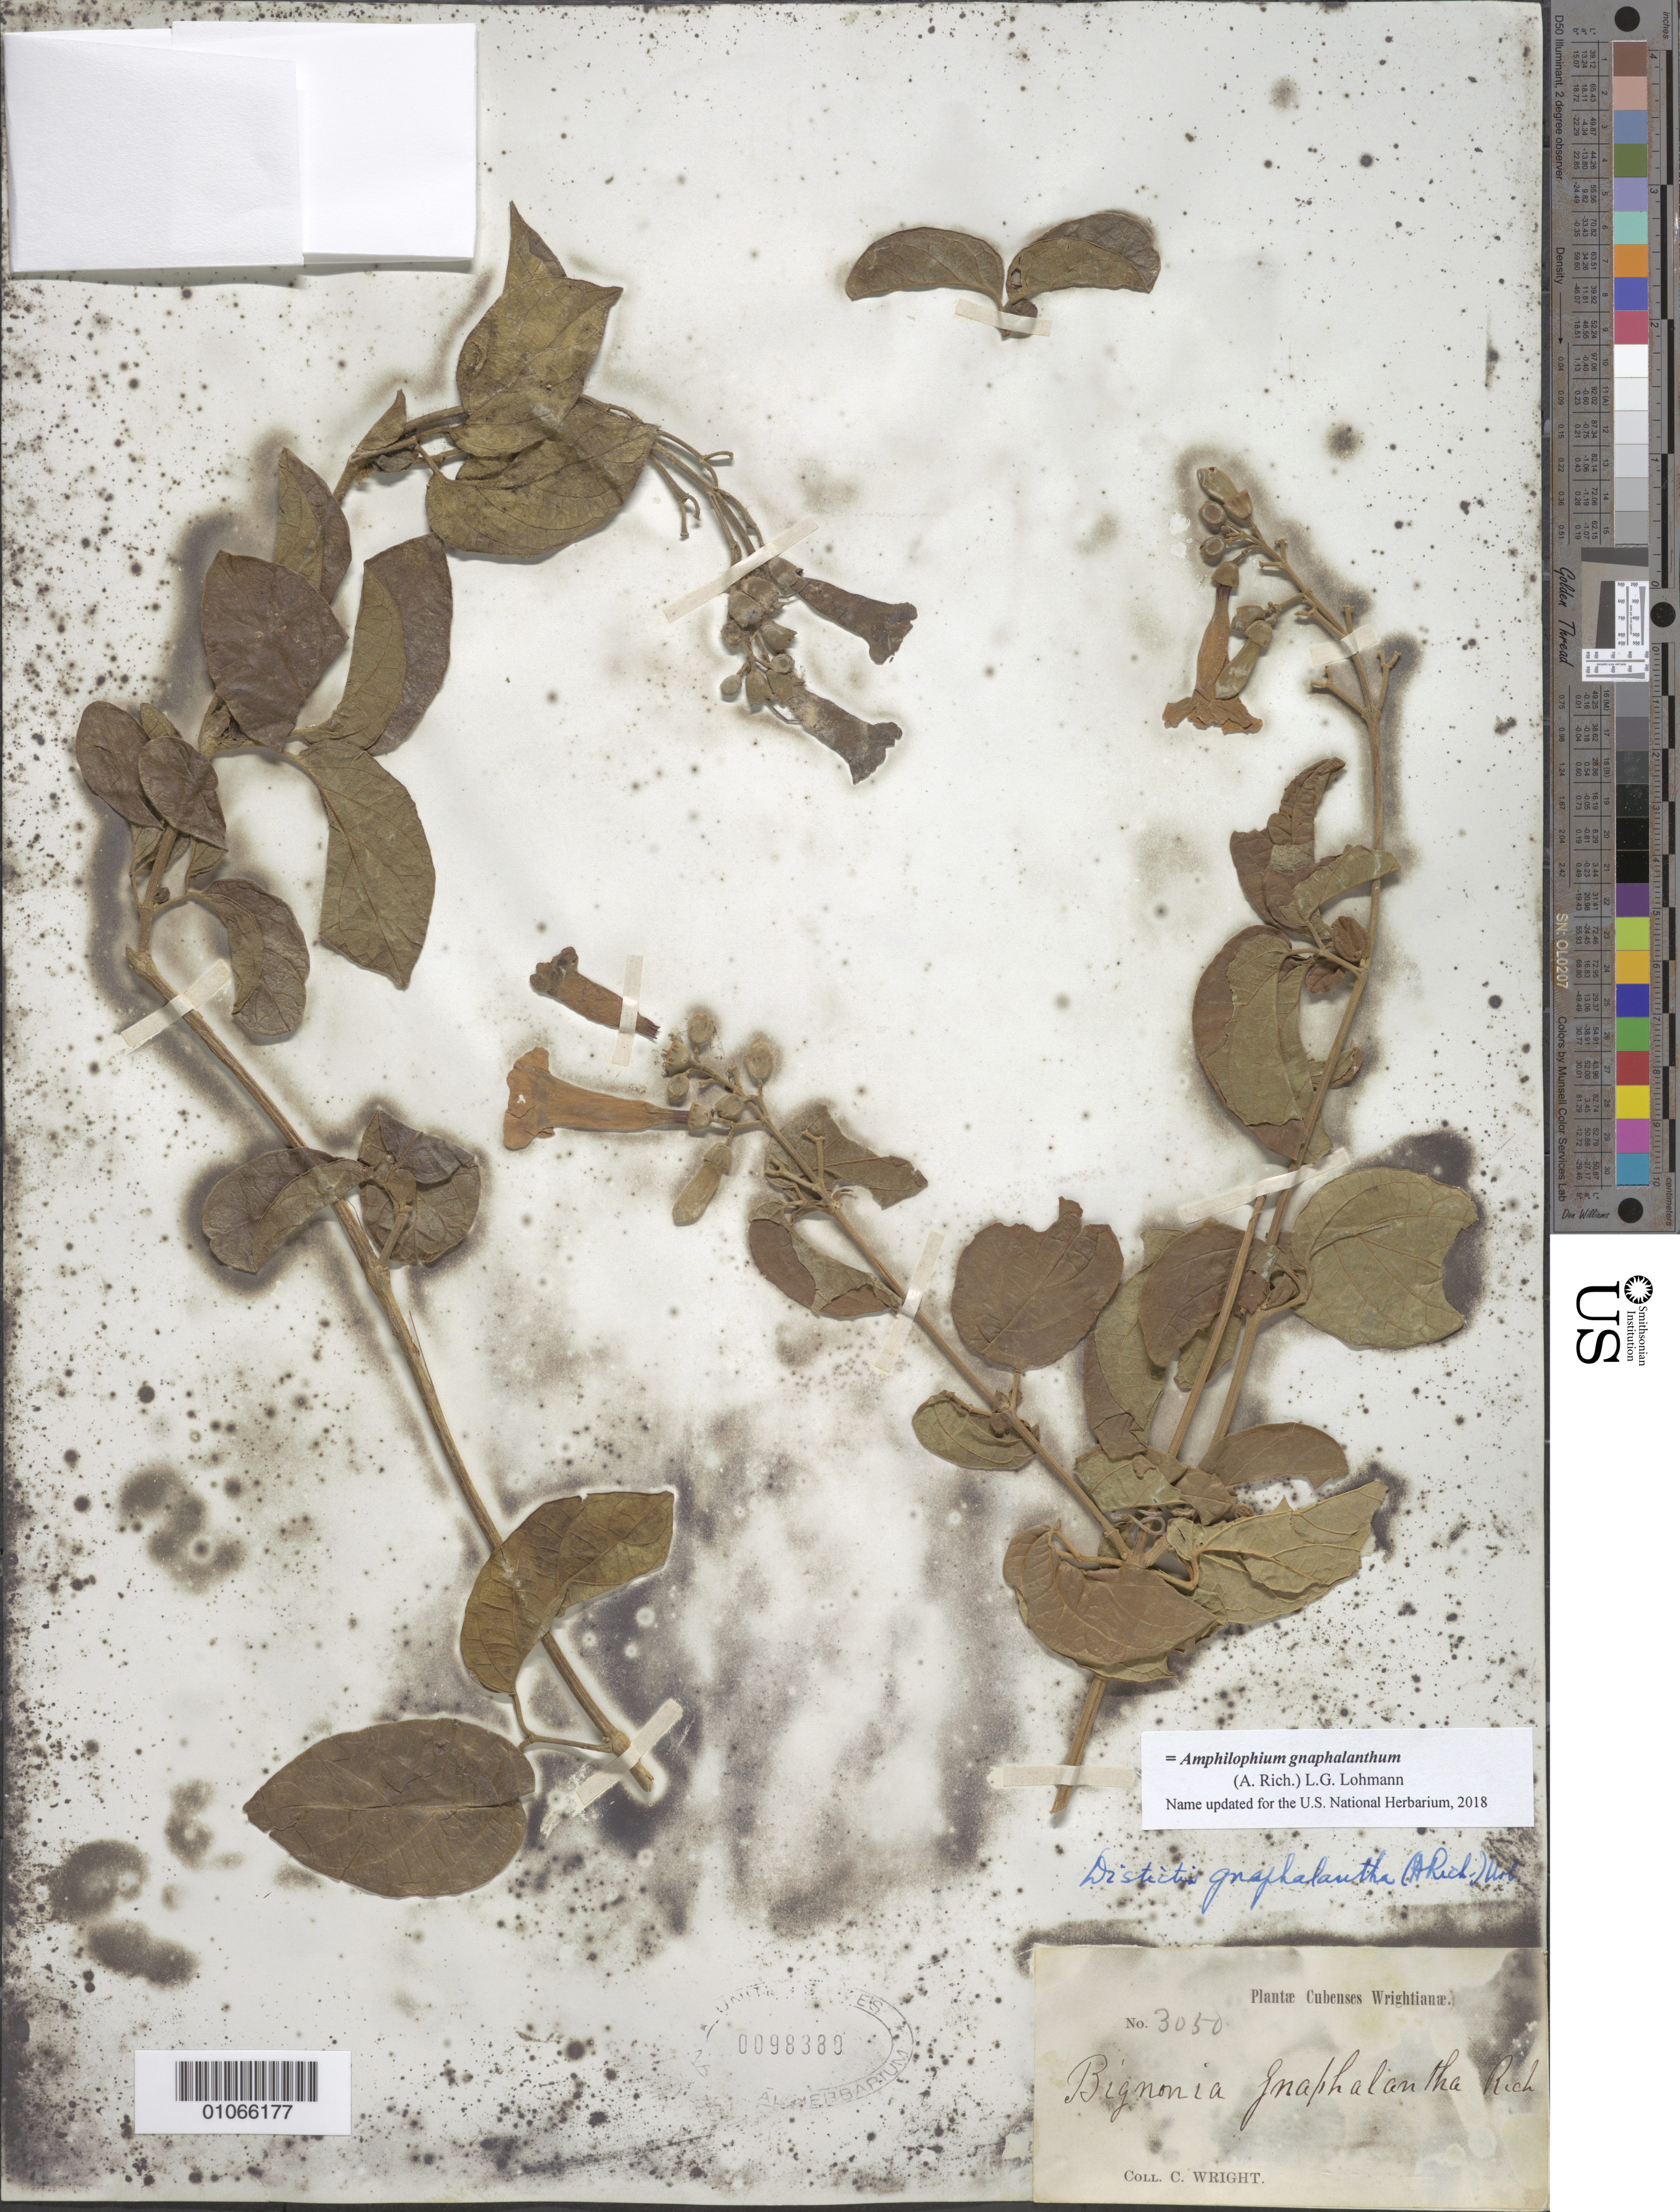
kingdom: Plantae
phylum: Tracheophyta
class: Magnoliopsida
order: Lamiales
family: Bignoniaceae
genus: Amphilophium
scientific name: Amphilophium gnaphalanthum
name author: (A. Rich.) L.G. Lohmann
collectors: C. Wright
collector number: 3050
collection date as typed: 1800 to 1899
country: Cuba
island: Cuba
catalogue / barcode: US 98380